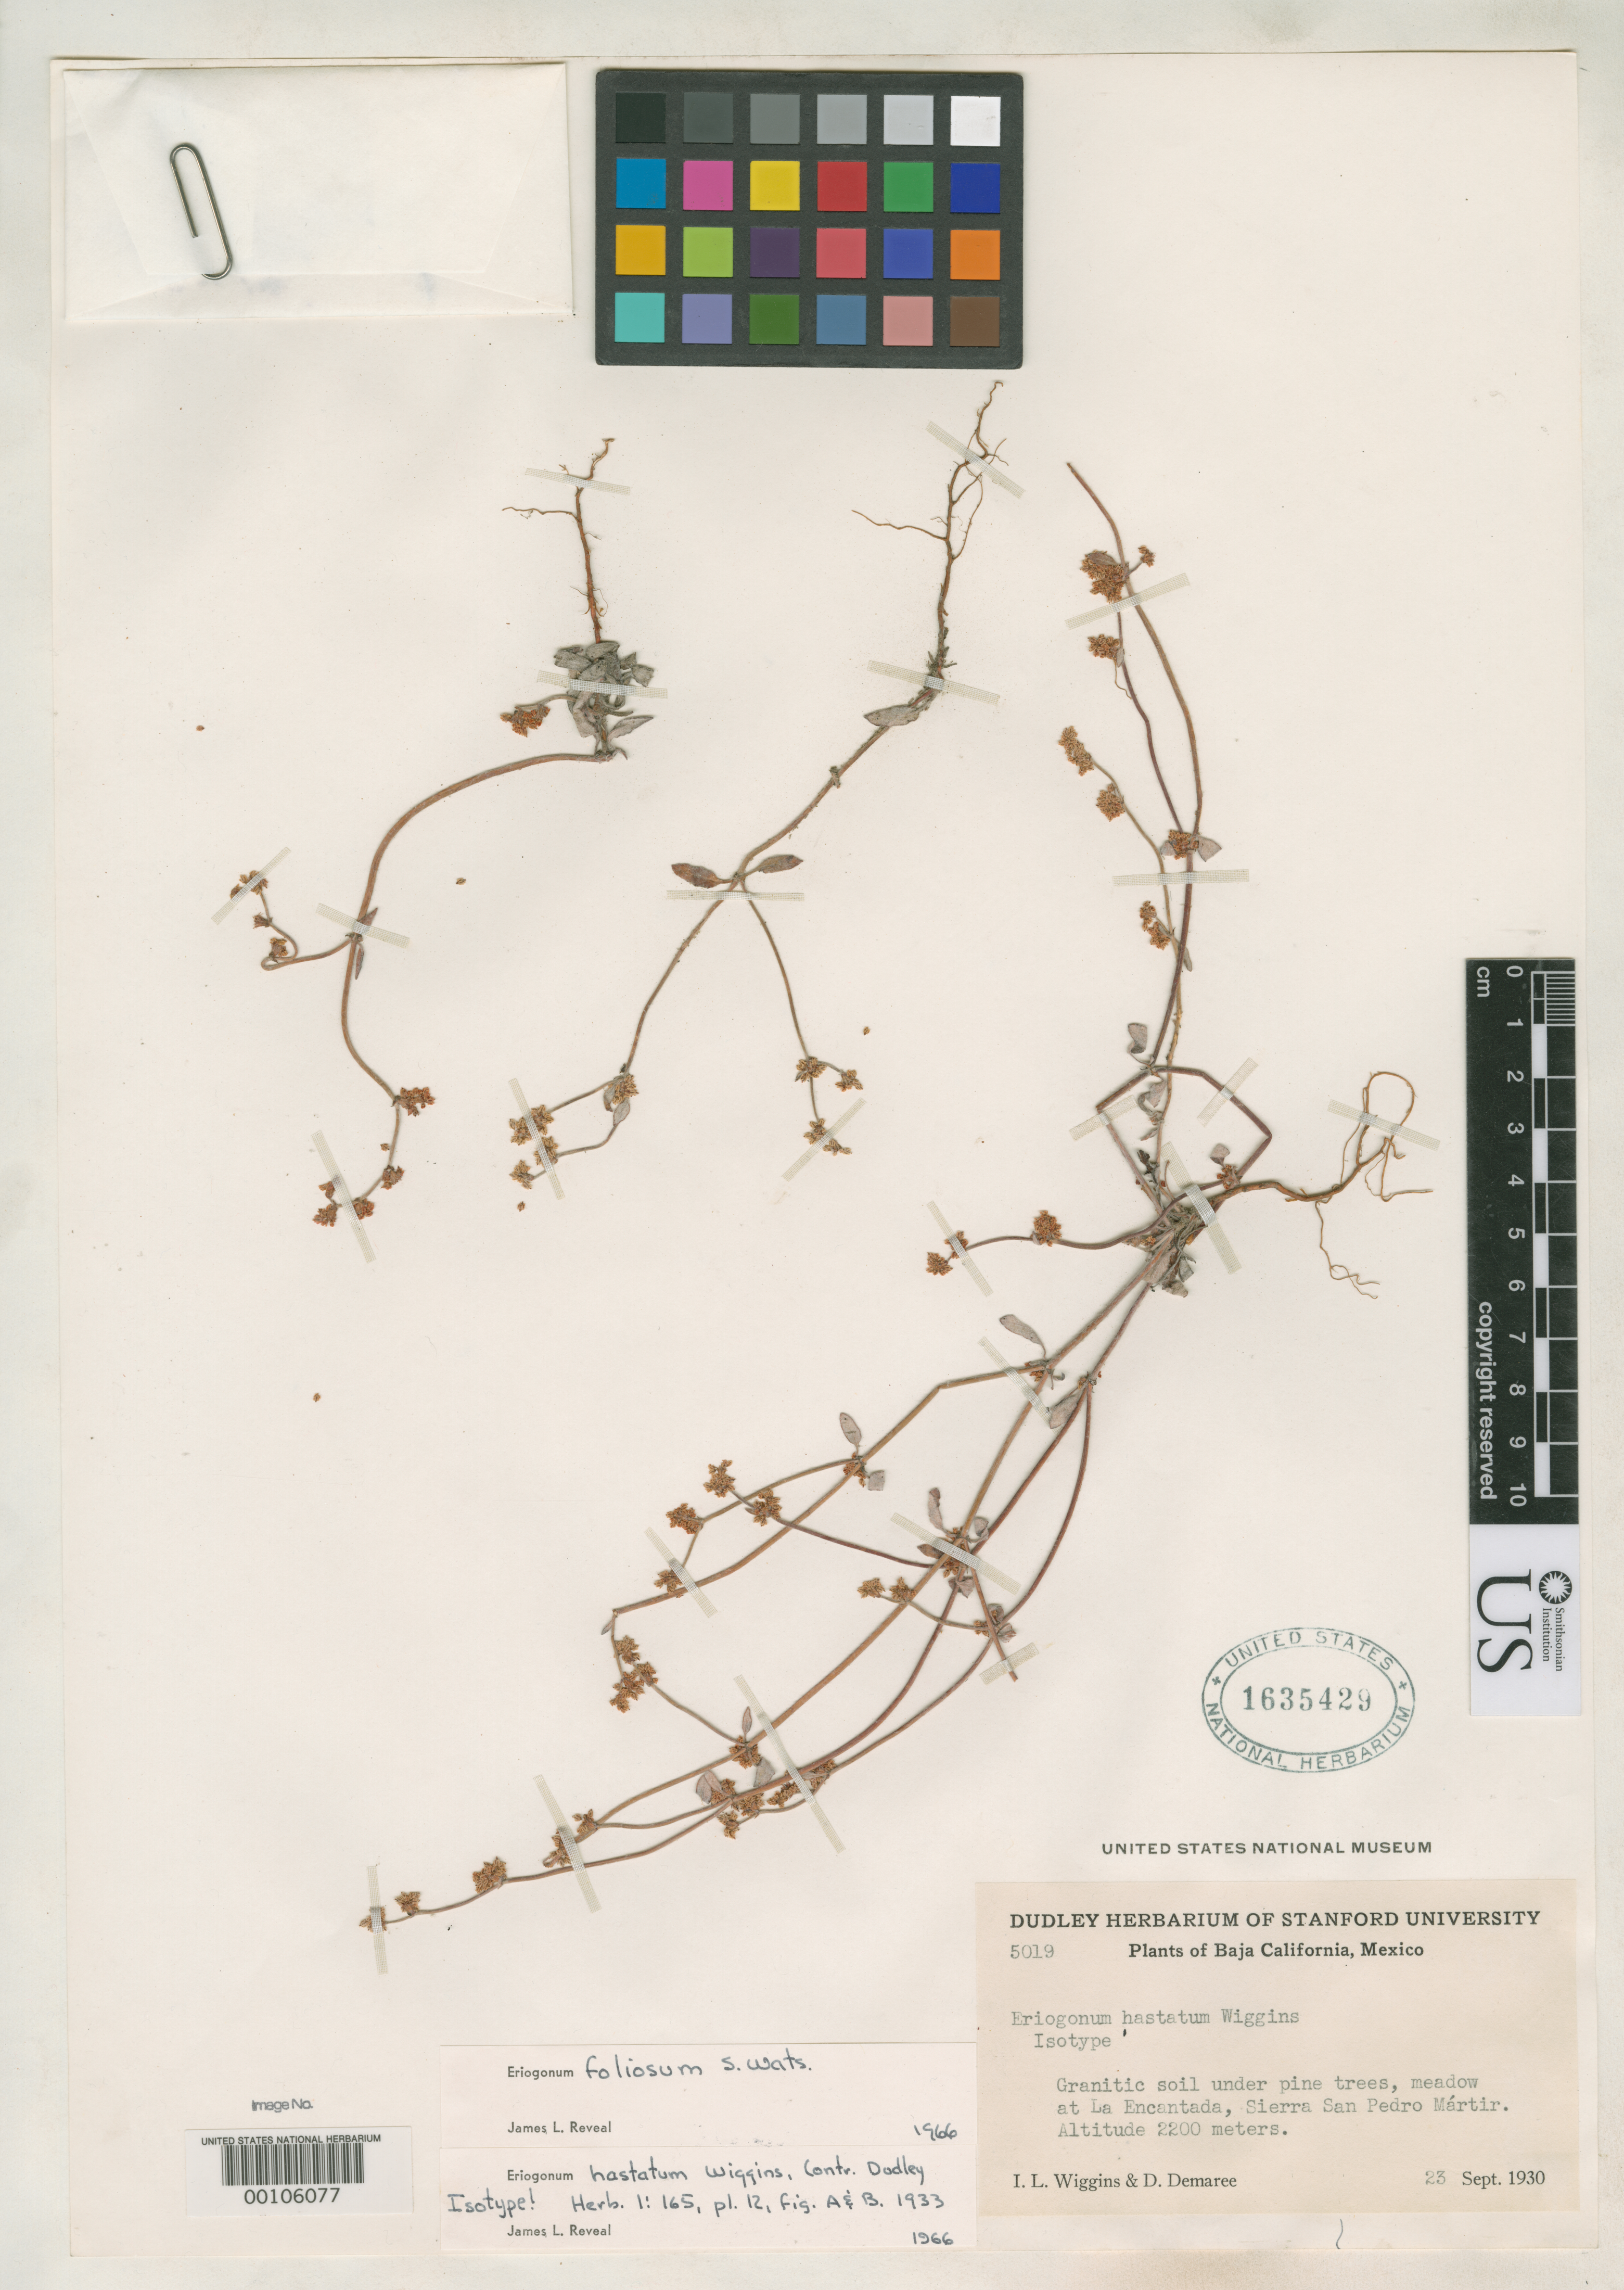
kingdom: Plantae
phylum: Tracheophyta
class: Magnoliopsida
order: Caryophyllales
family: Polygonaceae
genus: Eriogonum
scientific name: Eriogonum hastatum Wiggins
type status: Isotype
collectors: I. L. Wiggins & D. Demaree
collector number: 5019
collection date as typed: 23 Sep 1930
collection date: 1930-09-23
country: Mexico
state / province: Baja California Norte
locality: La Encantada Sierra San Pedro Martir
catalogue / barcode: US 1635429